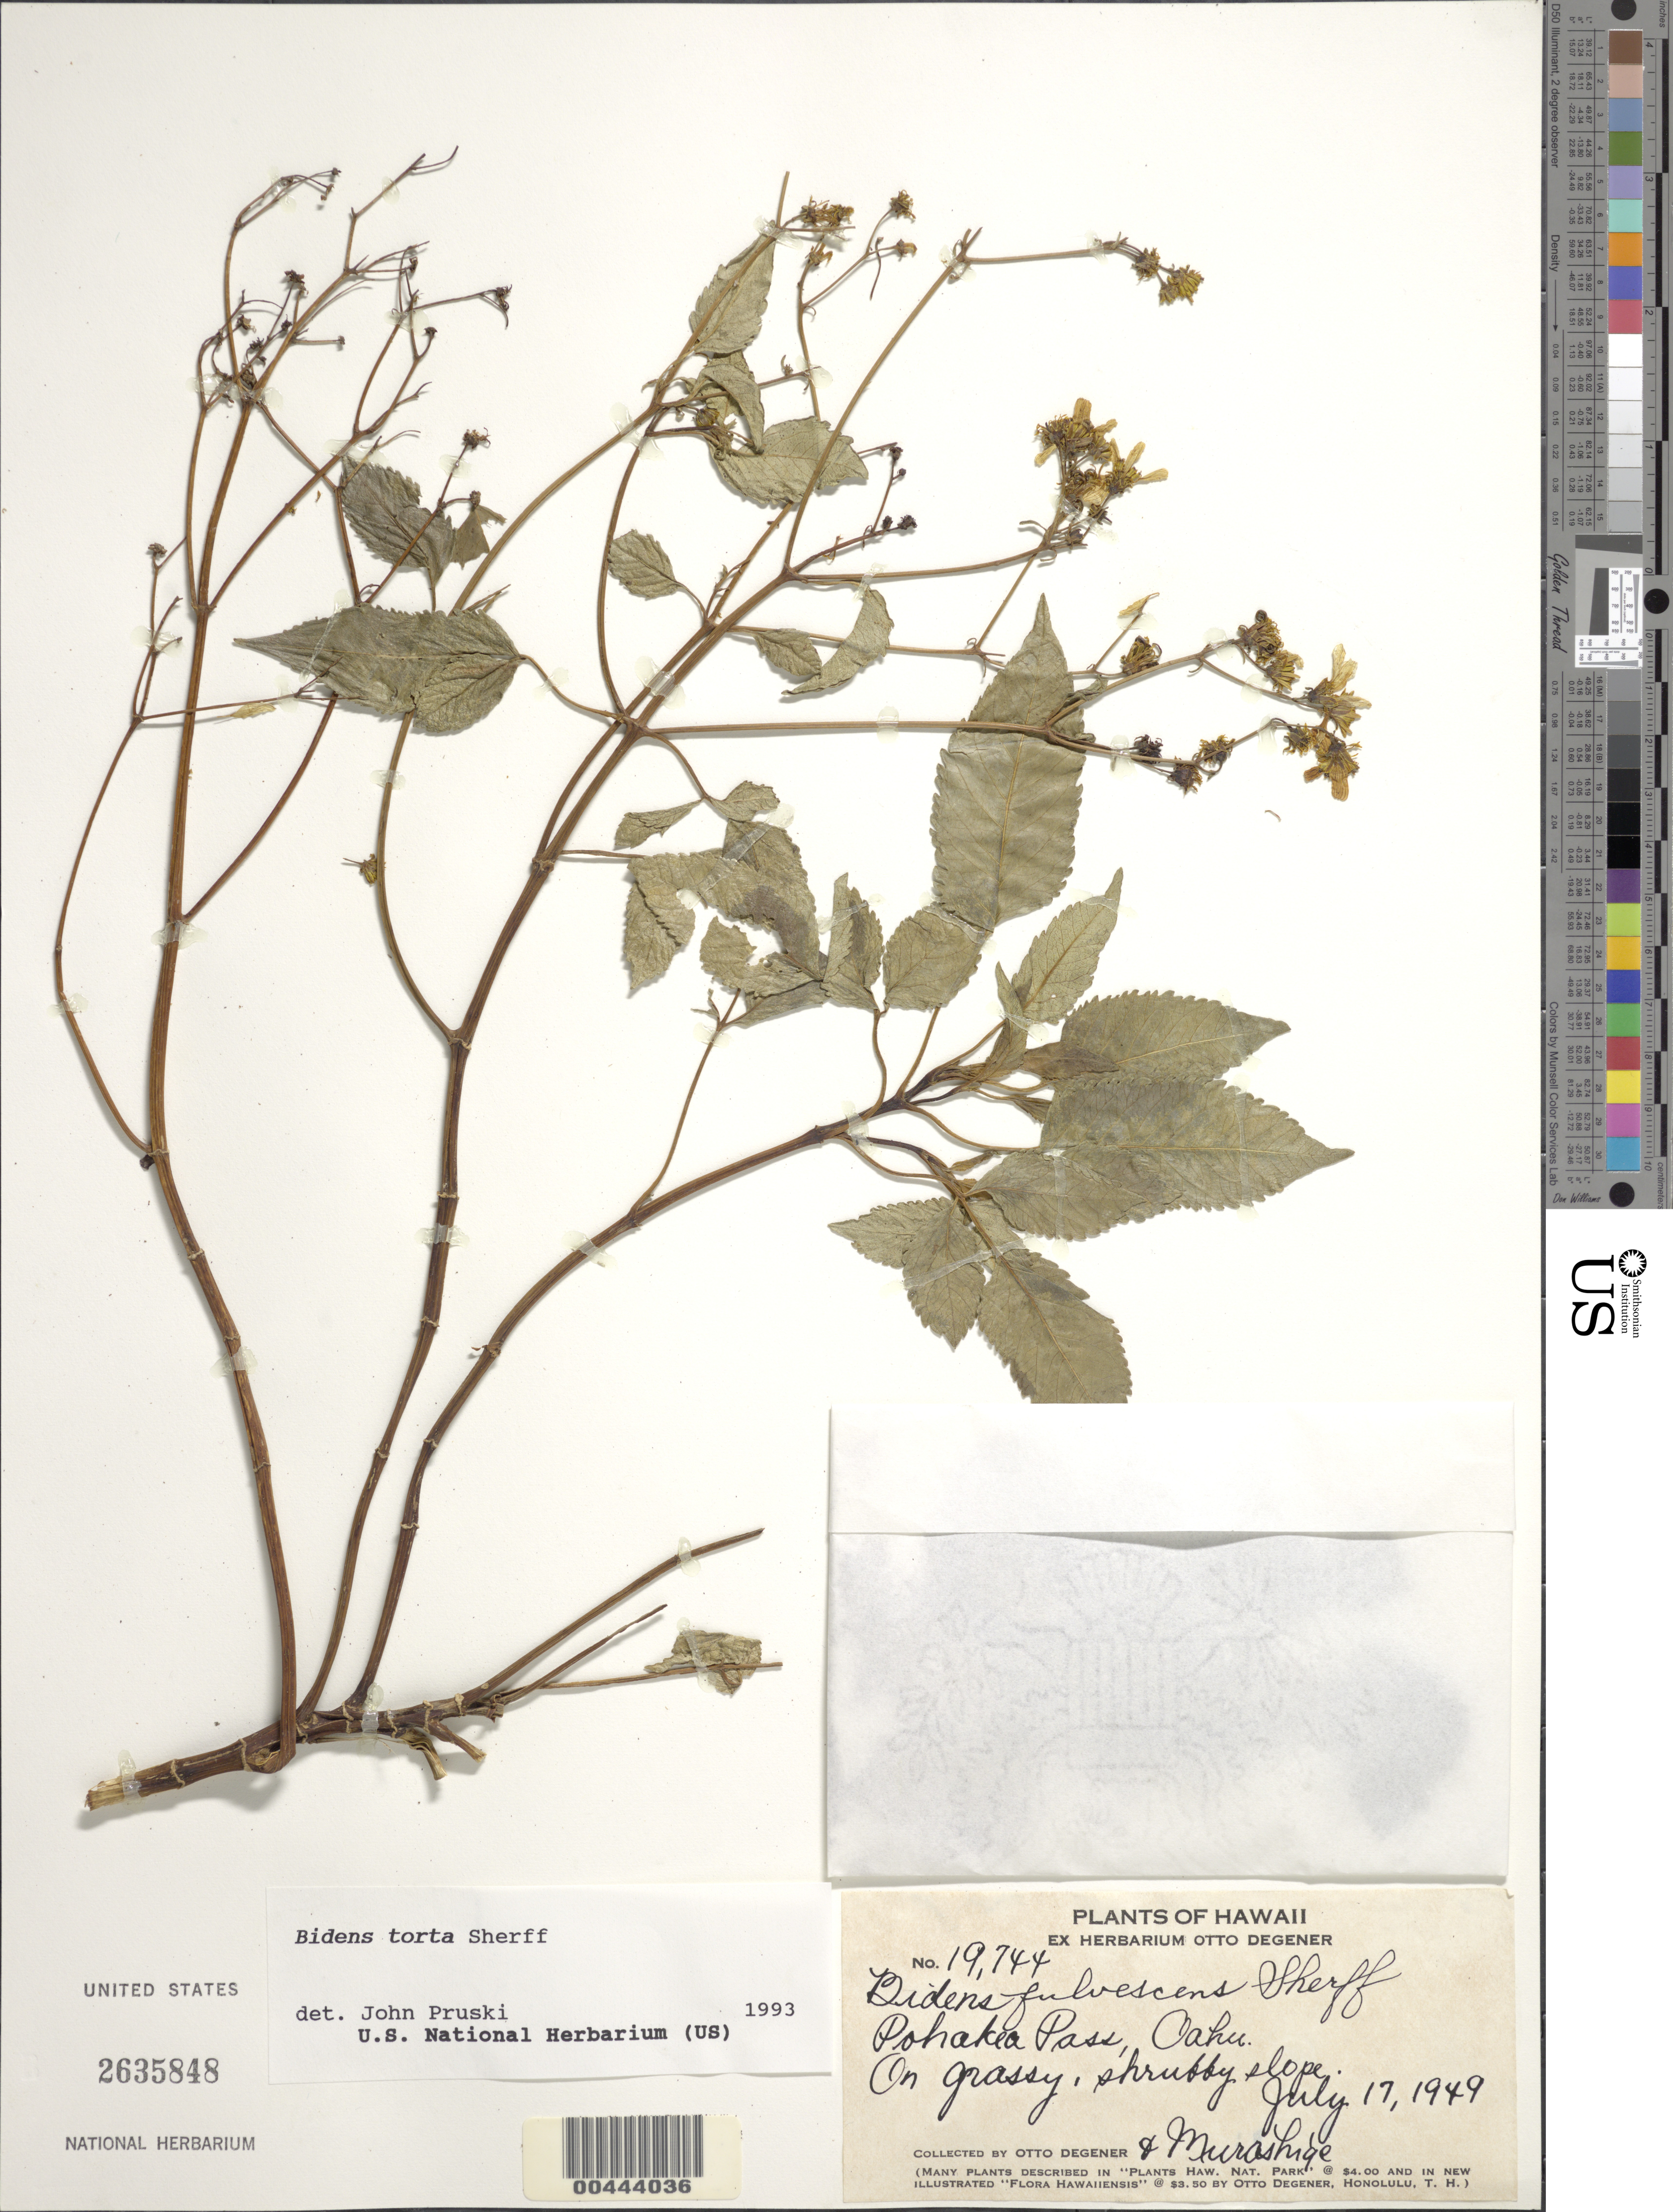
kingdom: Plantae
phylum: Tracheophyta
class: Magnoliopsida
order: Asterales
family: Asteraceae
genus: Bidens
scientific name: Bidens torta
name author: Sherff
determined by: Pruski, J. F.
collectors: O. Degener & T. Murashige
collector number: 19744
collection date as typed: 17 Jul 1949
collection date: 1949-07-17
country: United States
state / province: Hawaii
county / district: Honolulu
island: Oahu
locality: Pohakea Pass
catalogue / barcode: US 2635848